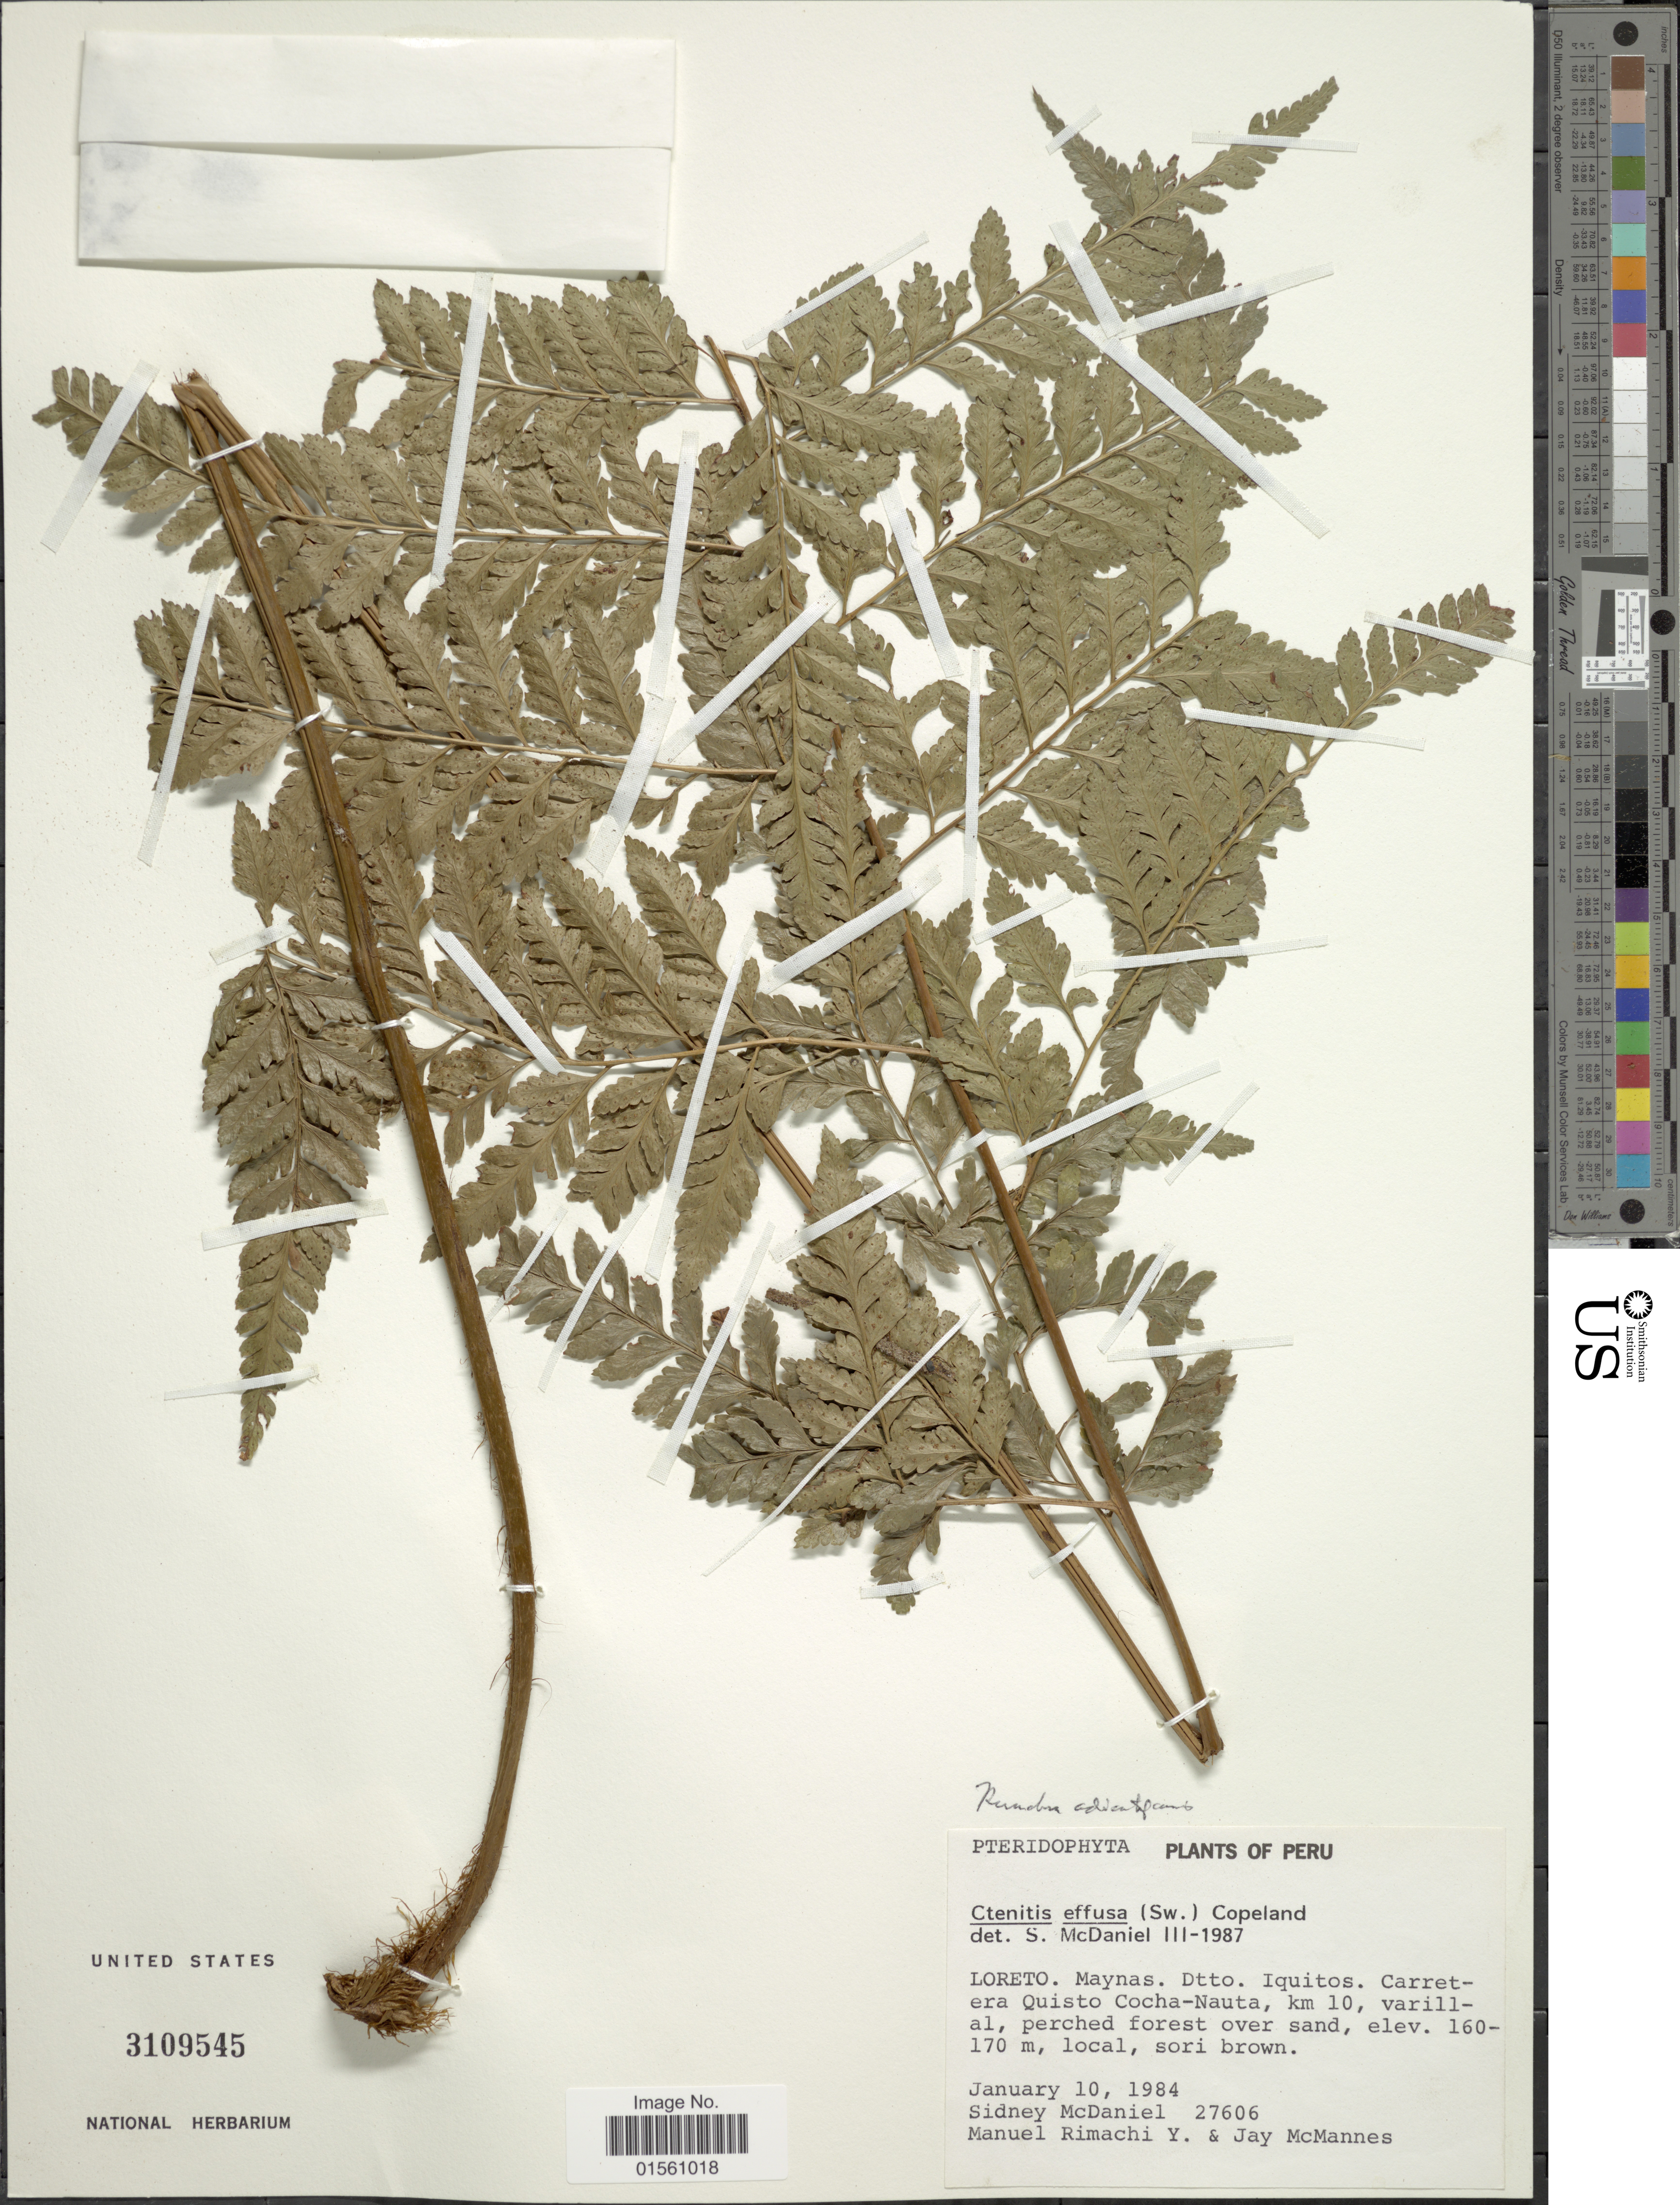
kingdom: Plantae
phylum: Tracheophyta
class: Polypodiopsida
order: Polypodiales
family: Dryopteridaceae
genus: Rumohra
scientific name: Rumohra adiantiformis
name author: (G. Forst.) Ching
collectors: S. McDaniel, M. Rimachi Y. & J. McMannes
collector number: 27606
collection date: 1984-01-10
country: Peru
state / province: Loreto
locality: Peru, Loreto, Maynas, Dtto, Iquitos, Carretera Quisto Cocha-Nauta, km 10.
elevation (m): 160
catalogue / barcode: US 3109545